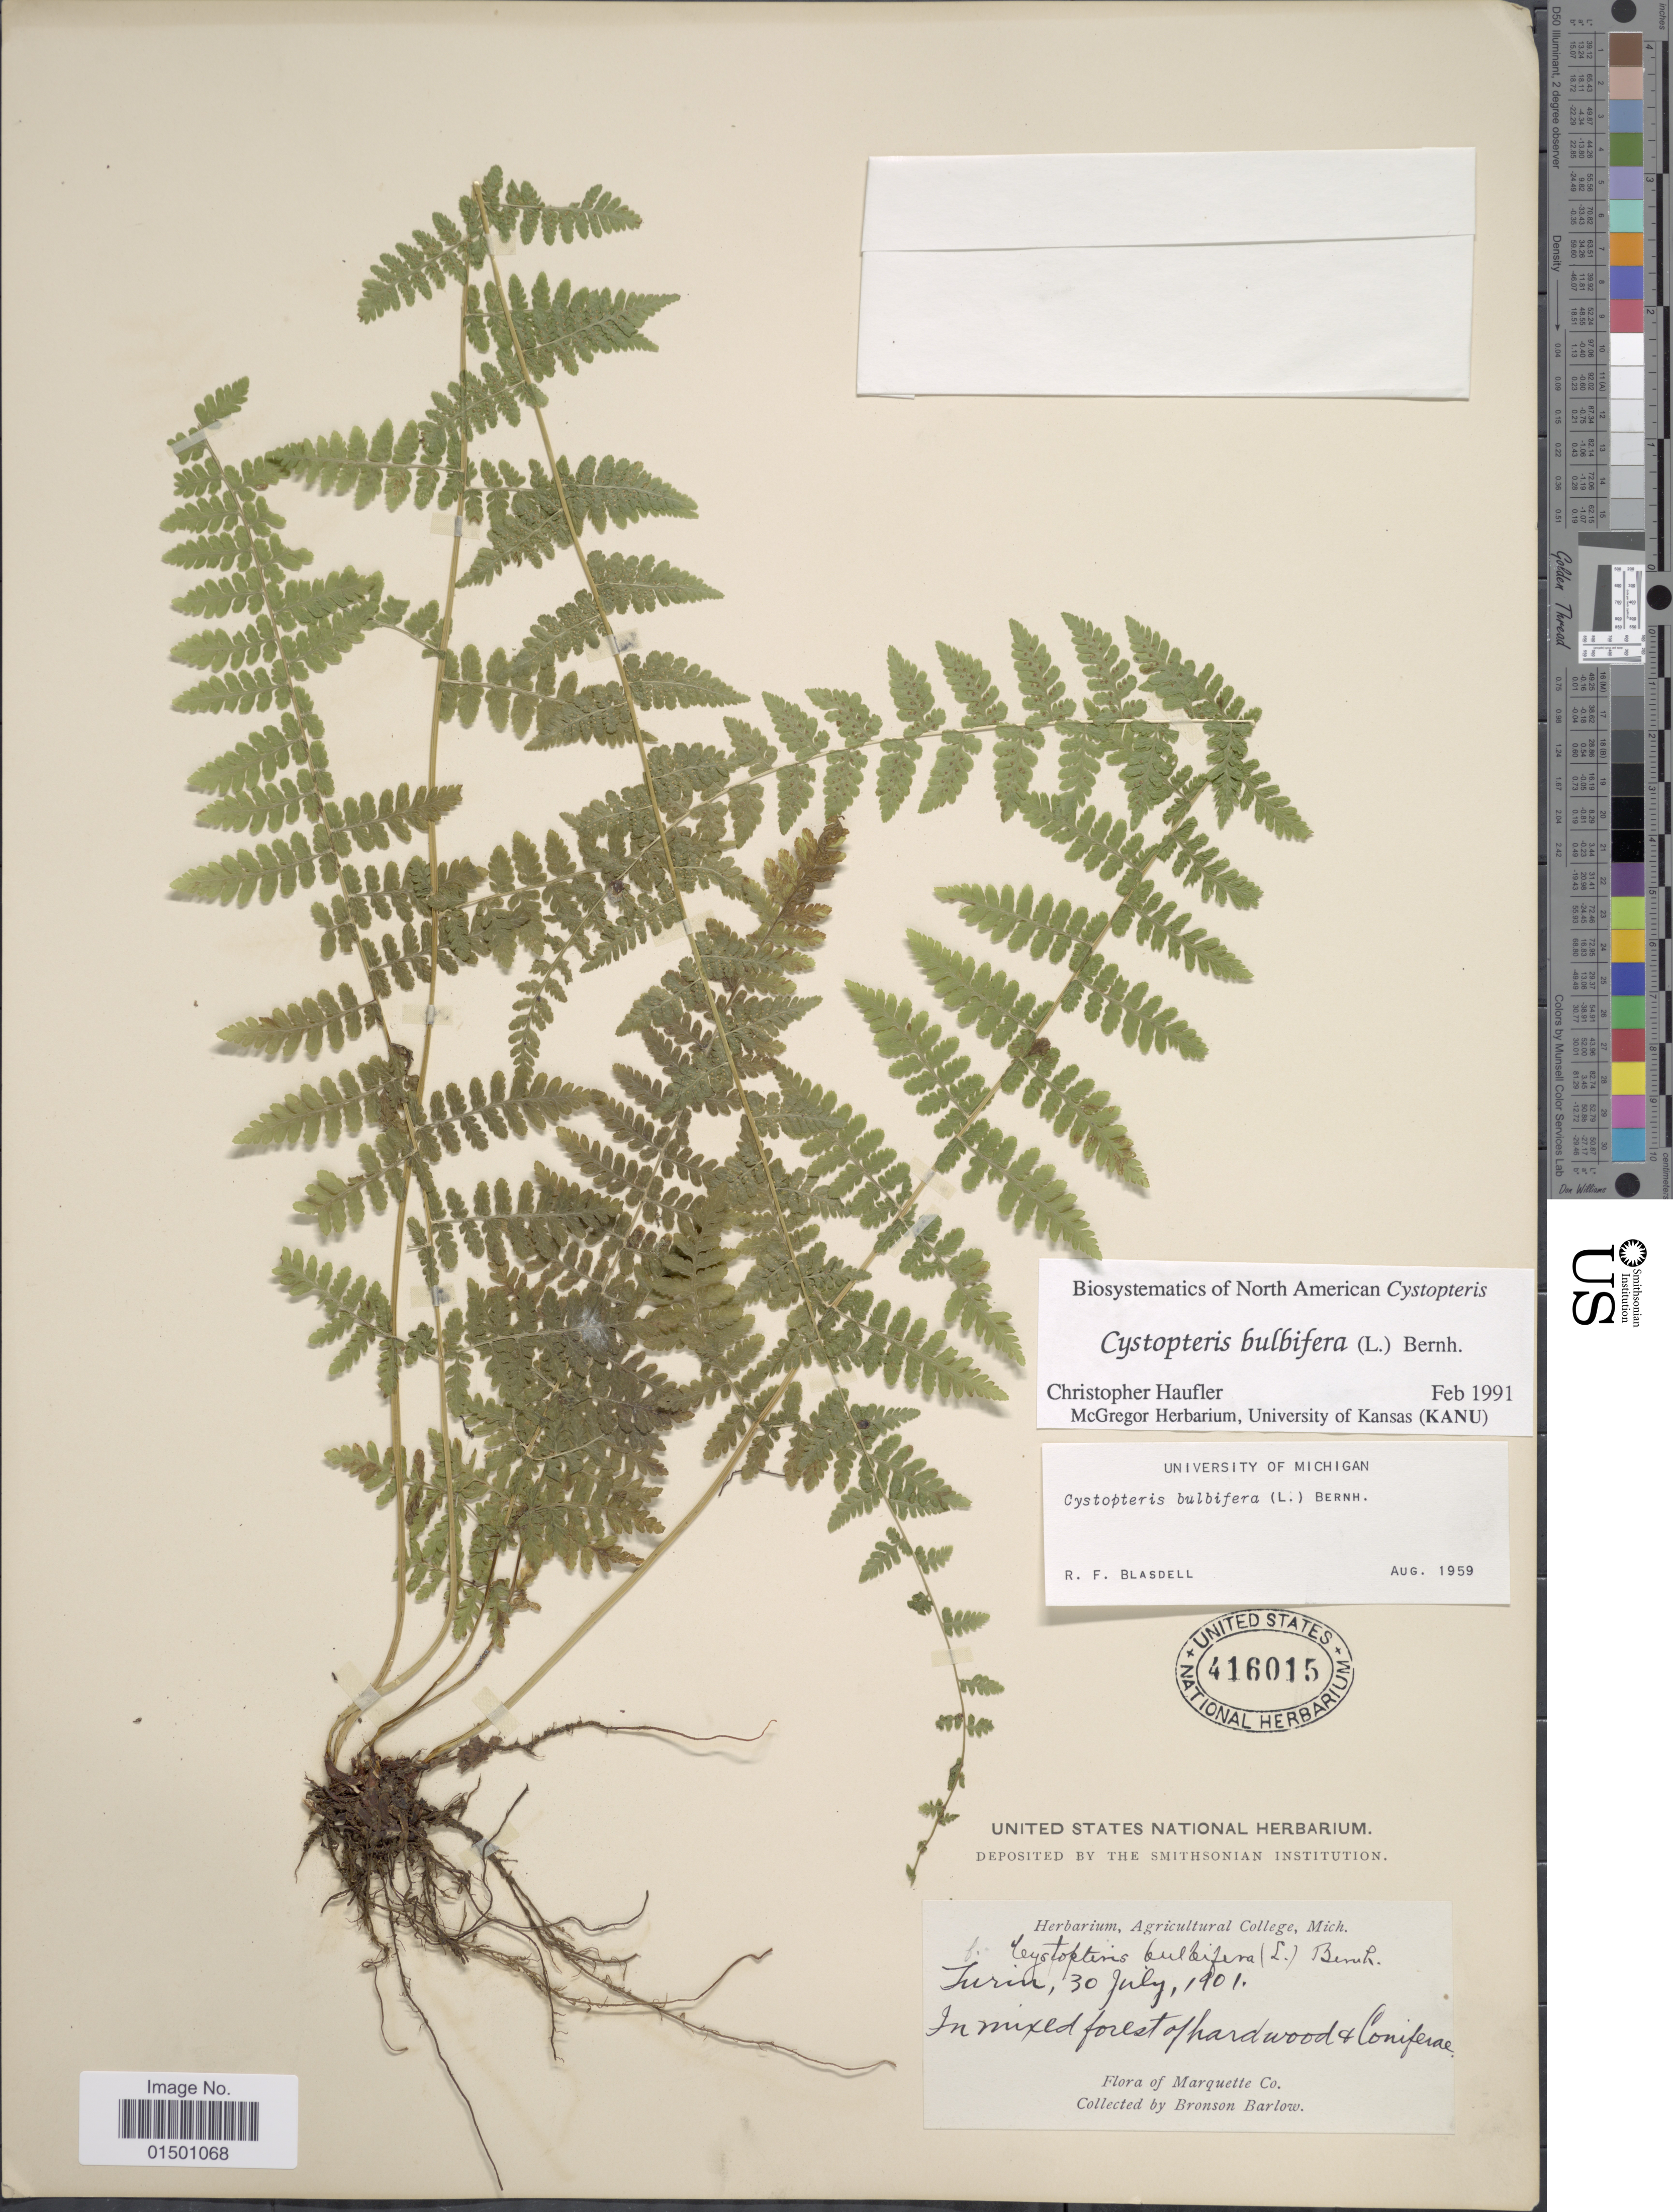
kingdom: Plantae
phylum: Tracheophyta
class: Polypodiopsida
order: Polypodiales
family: Cystopteridaceae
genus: Cystopteris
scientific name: Cystopteris bulbifera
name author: (L.) Bernh.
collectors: Barlow, B.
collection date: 1901-07-30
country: United States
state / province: Michigan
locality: In mixed forest of hardwood and Coniferae, Marquette Co.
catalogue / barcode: US 416015